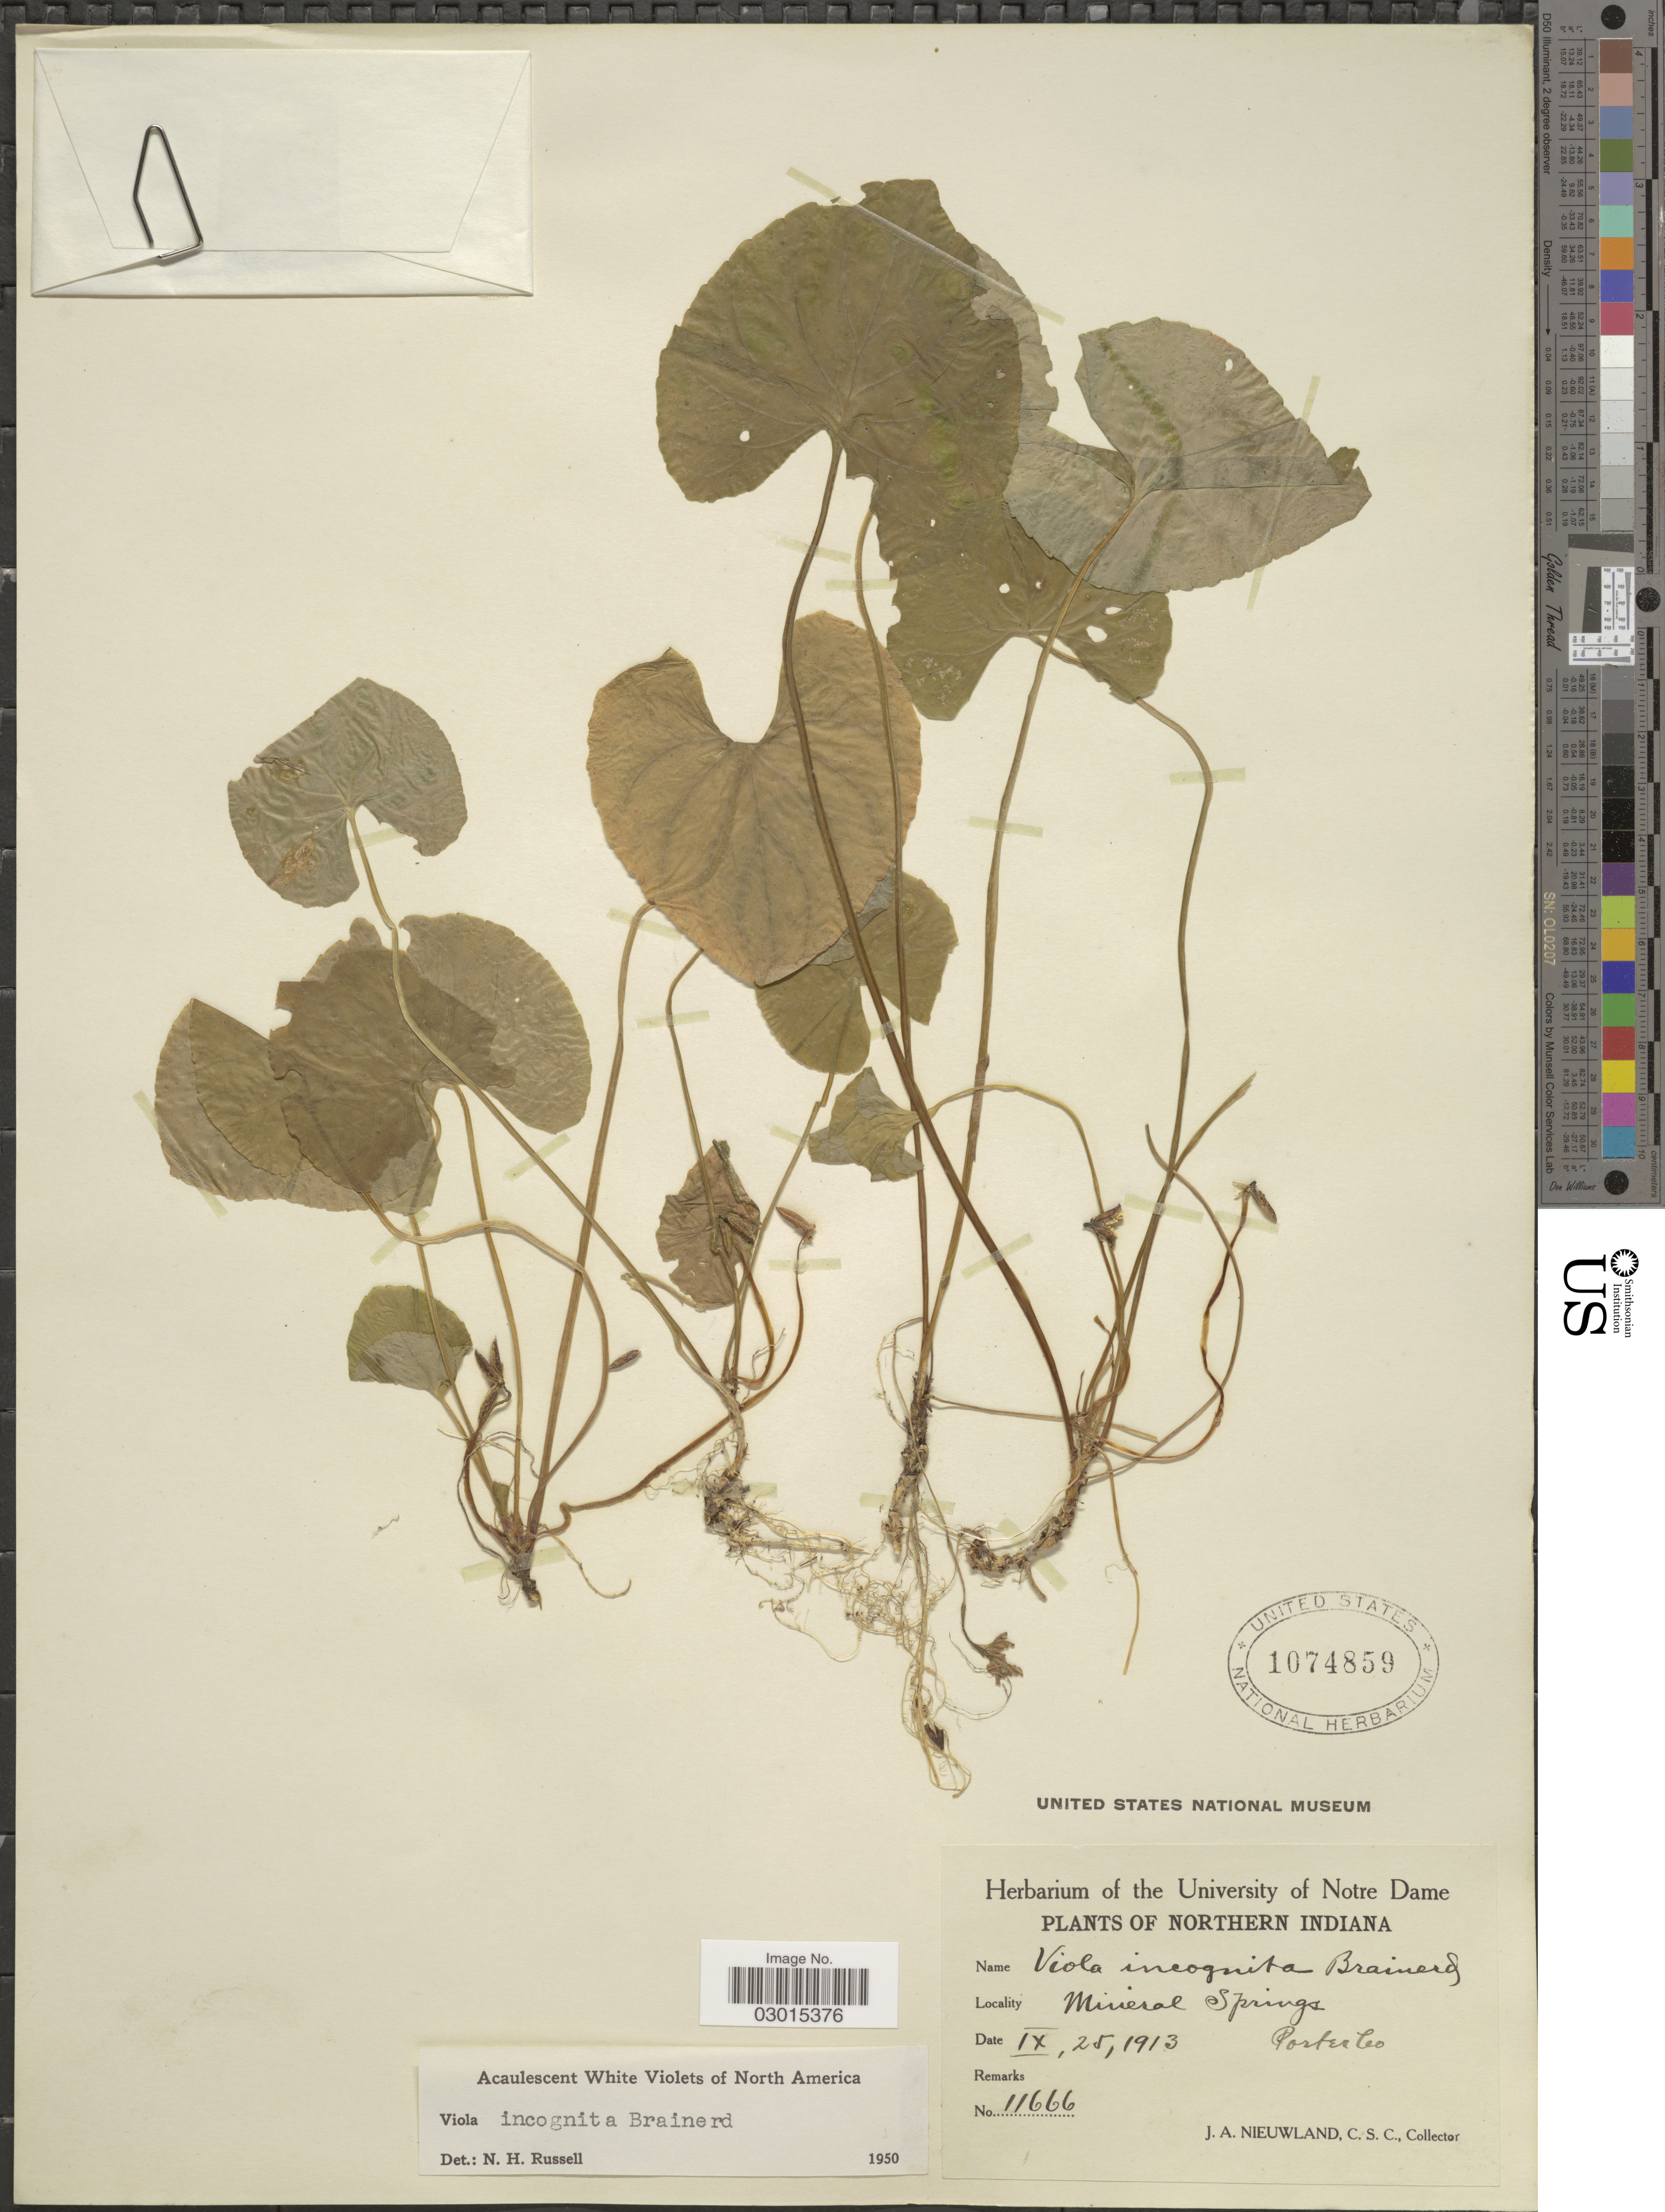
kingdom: Plantae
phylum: Tracheophyta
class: Magnoliopsida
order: Malpighiales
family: Violaceae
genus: Viola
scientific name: Viola incognita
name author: Brainerd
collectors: J. A. Nieuwland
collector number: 11666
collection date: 1913-09-25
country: United States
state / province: Indiana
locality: Northern Indiana. Mineral Springs. Porter Co.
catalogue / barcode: US 1074859